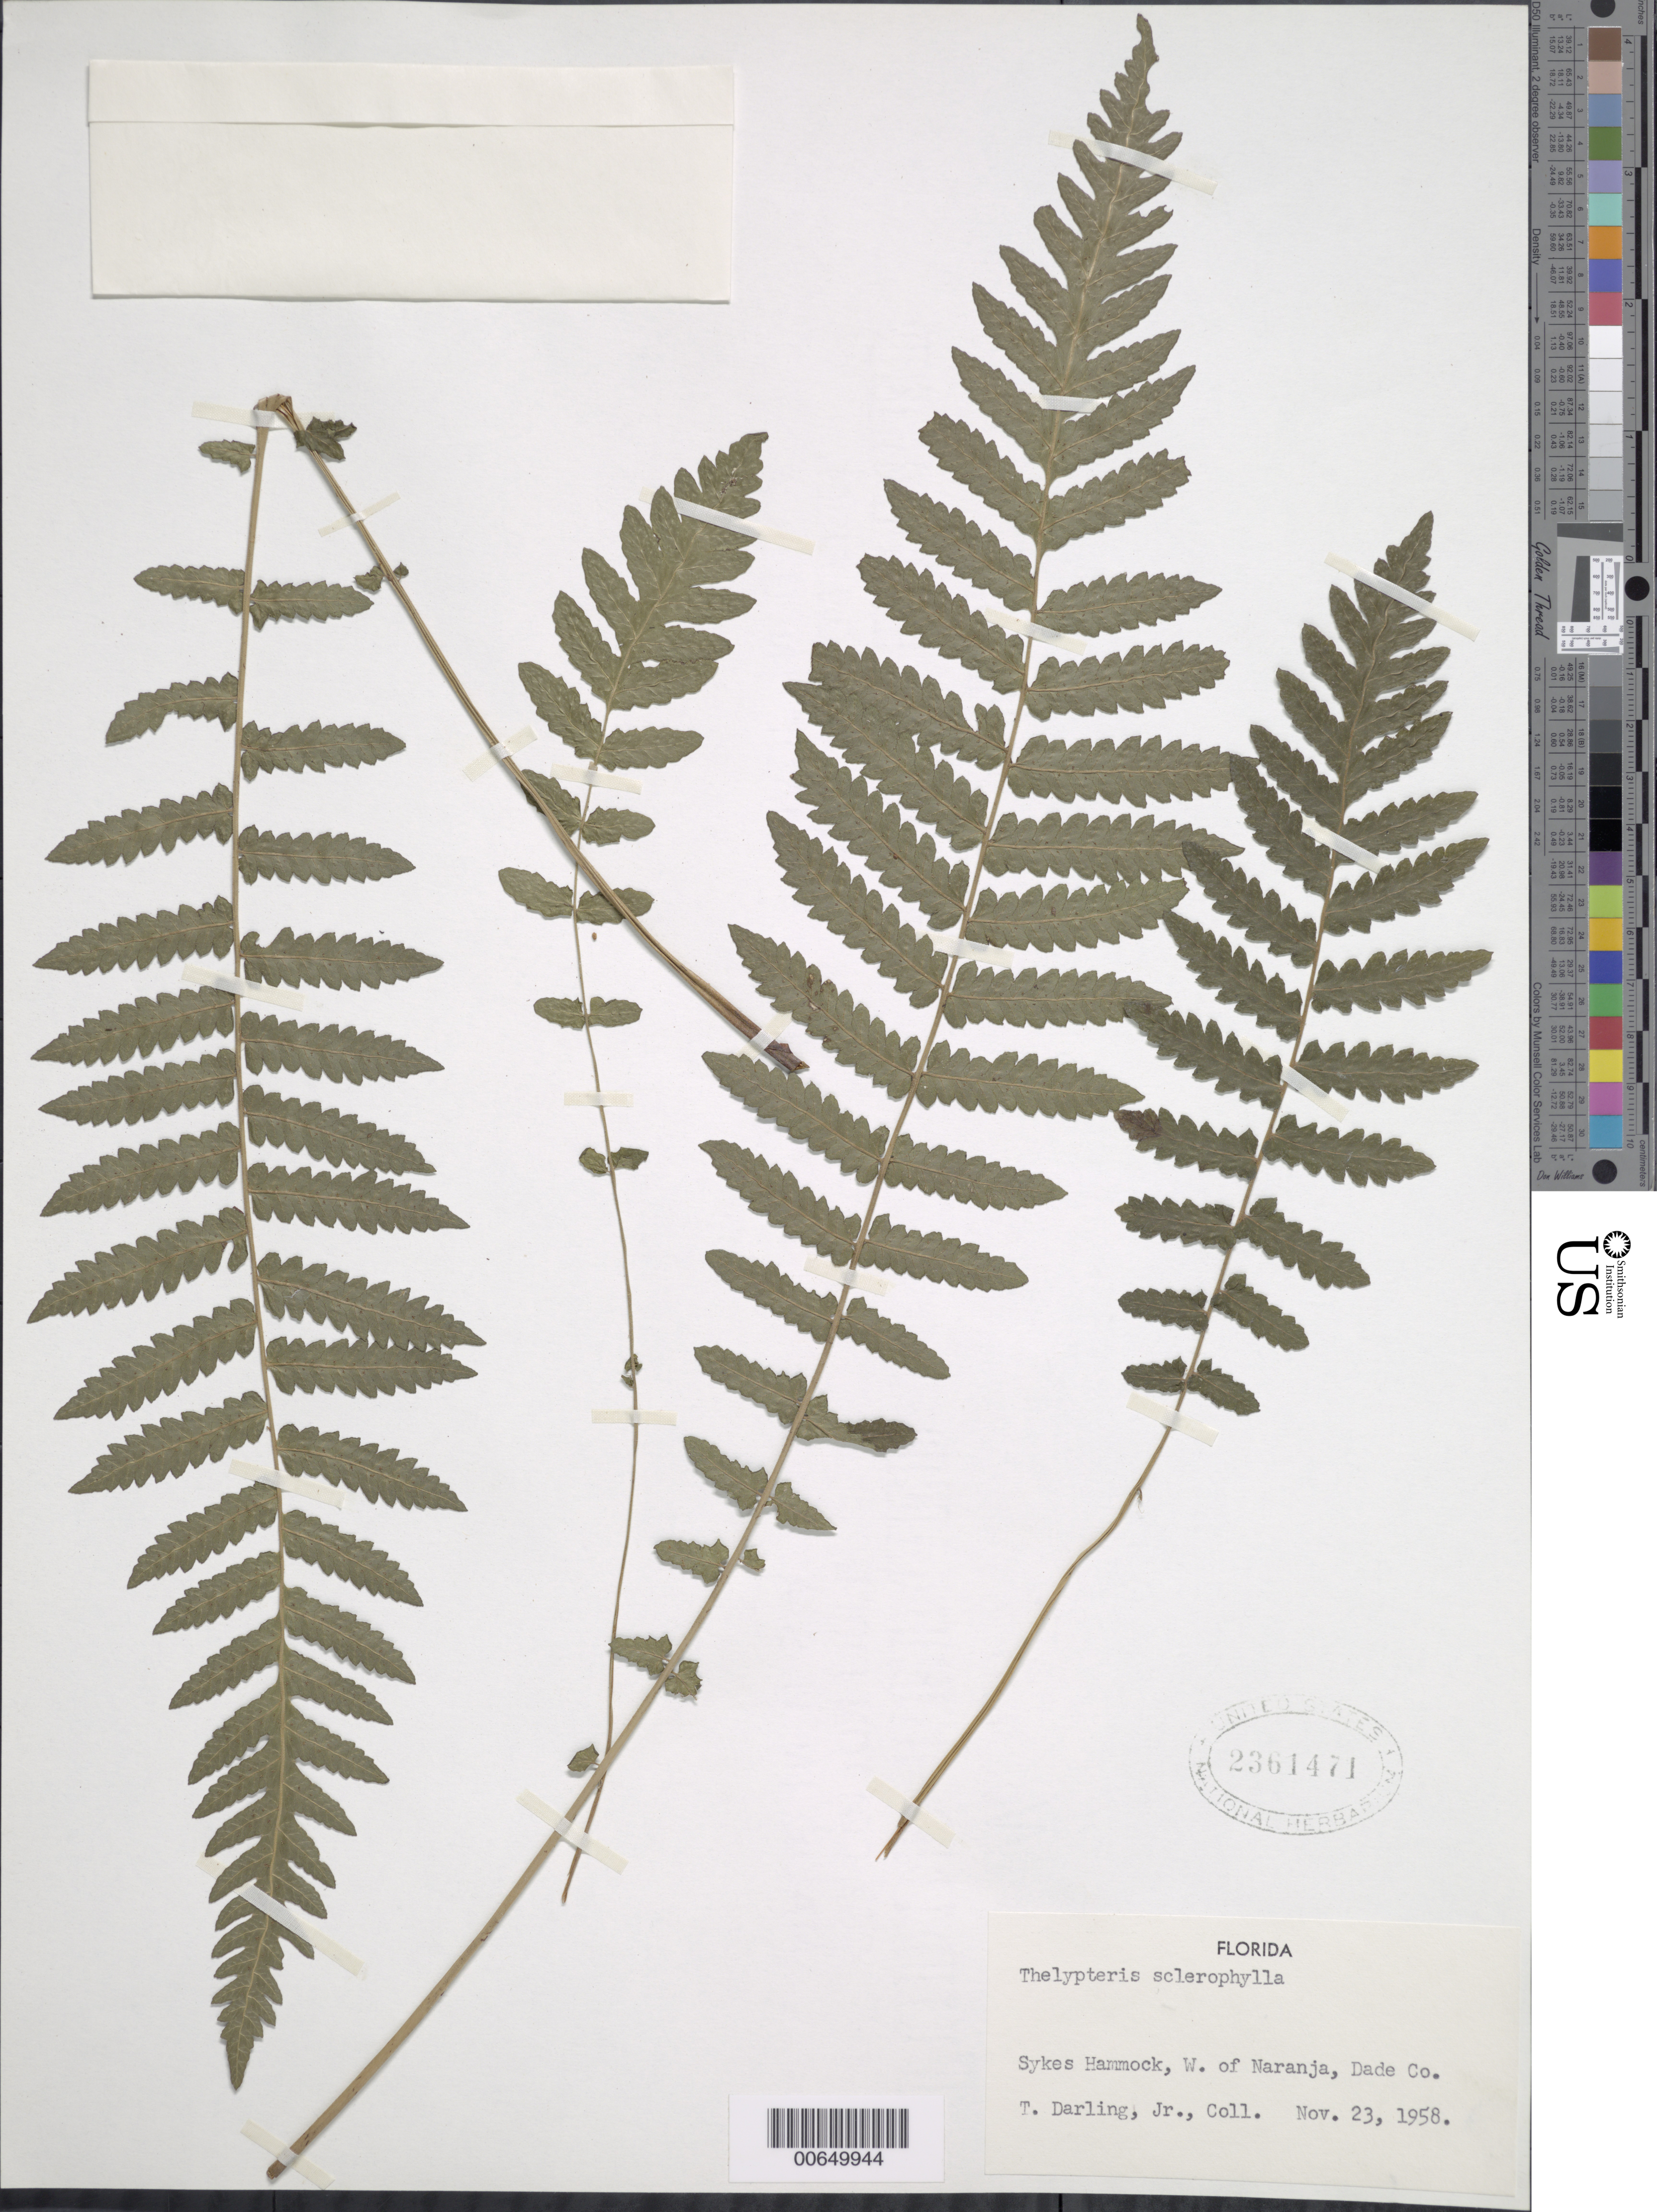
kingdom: Plantae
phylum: Tracheophyta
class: Polypodiopsida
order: Polypodiales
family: Thelypteridaceae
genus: Goniopteris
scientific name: Goniopteris sclerophylla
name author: (Poepp.) C.V. Morton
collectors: T. Darling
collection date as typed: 23 Nov 1958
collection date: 1958-11-23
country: United States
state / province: Florida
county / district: Dade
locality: Sykes Hammock, W of Naranja.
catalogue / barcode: US 2361471